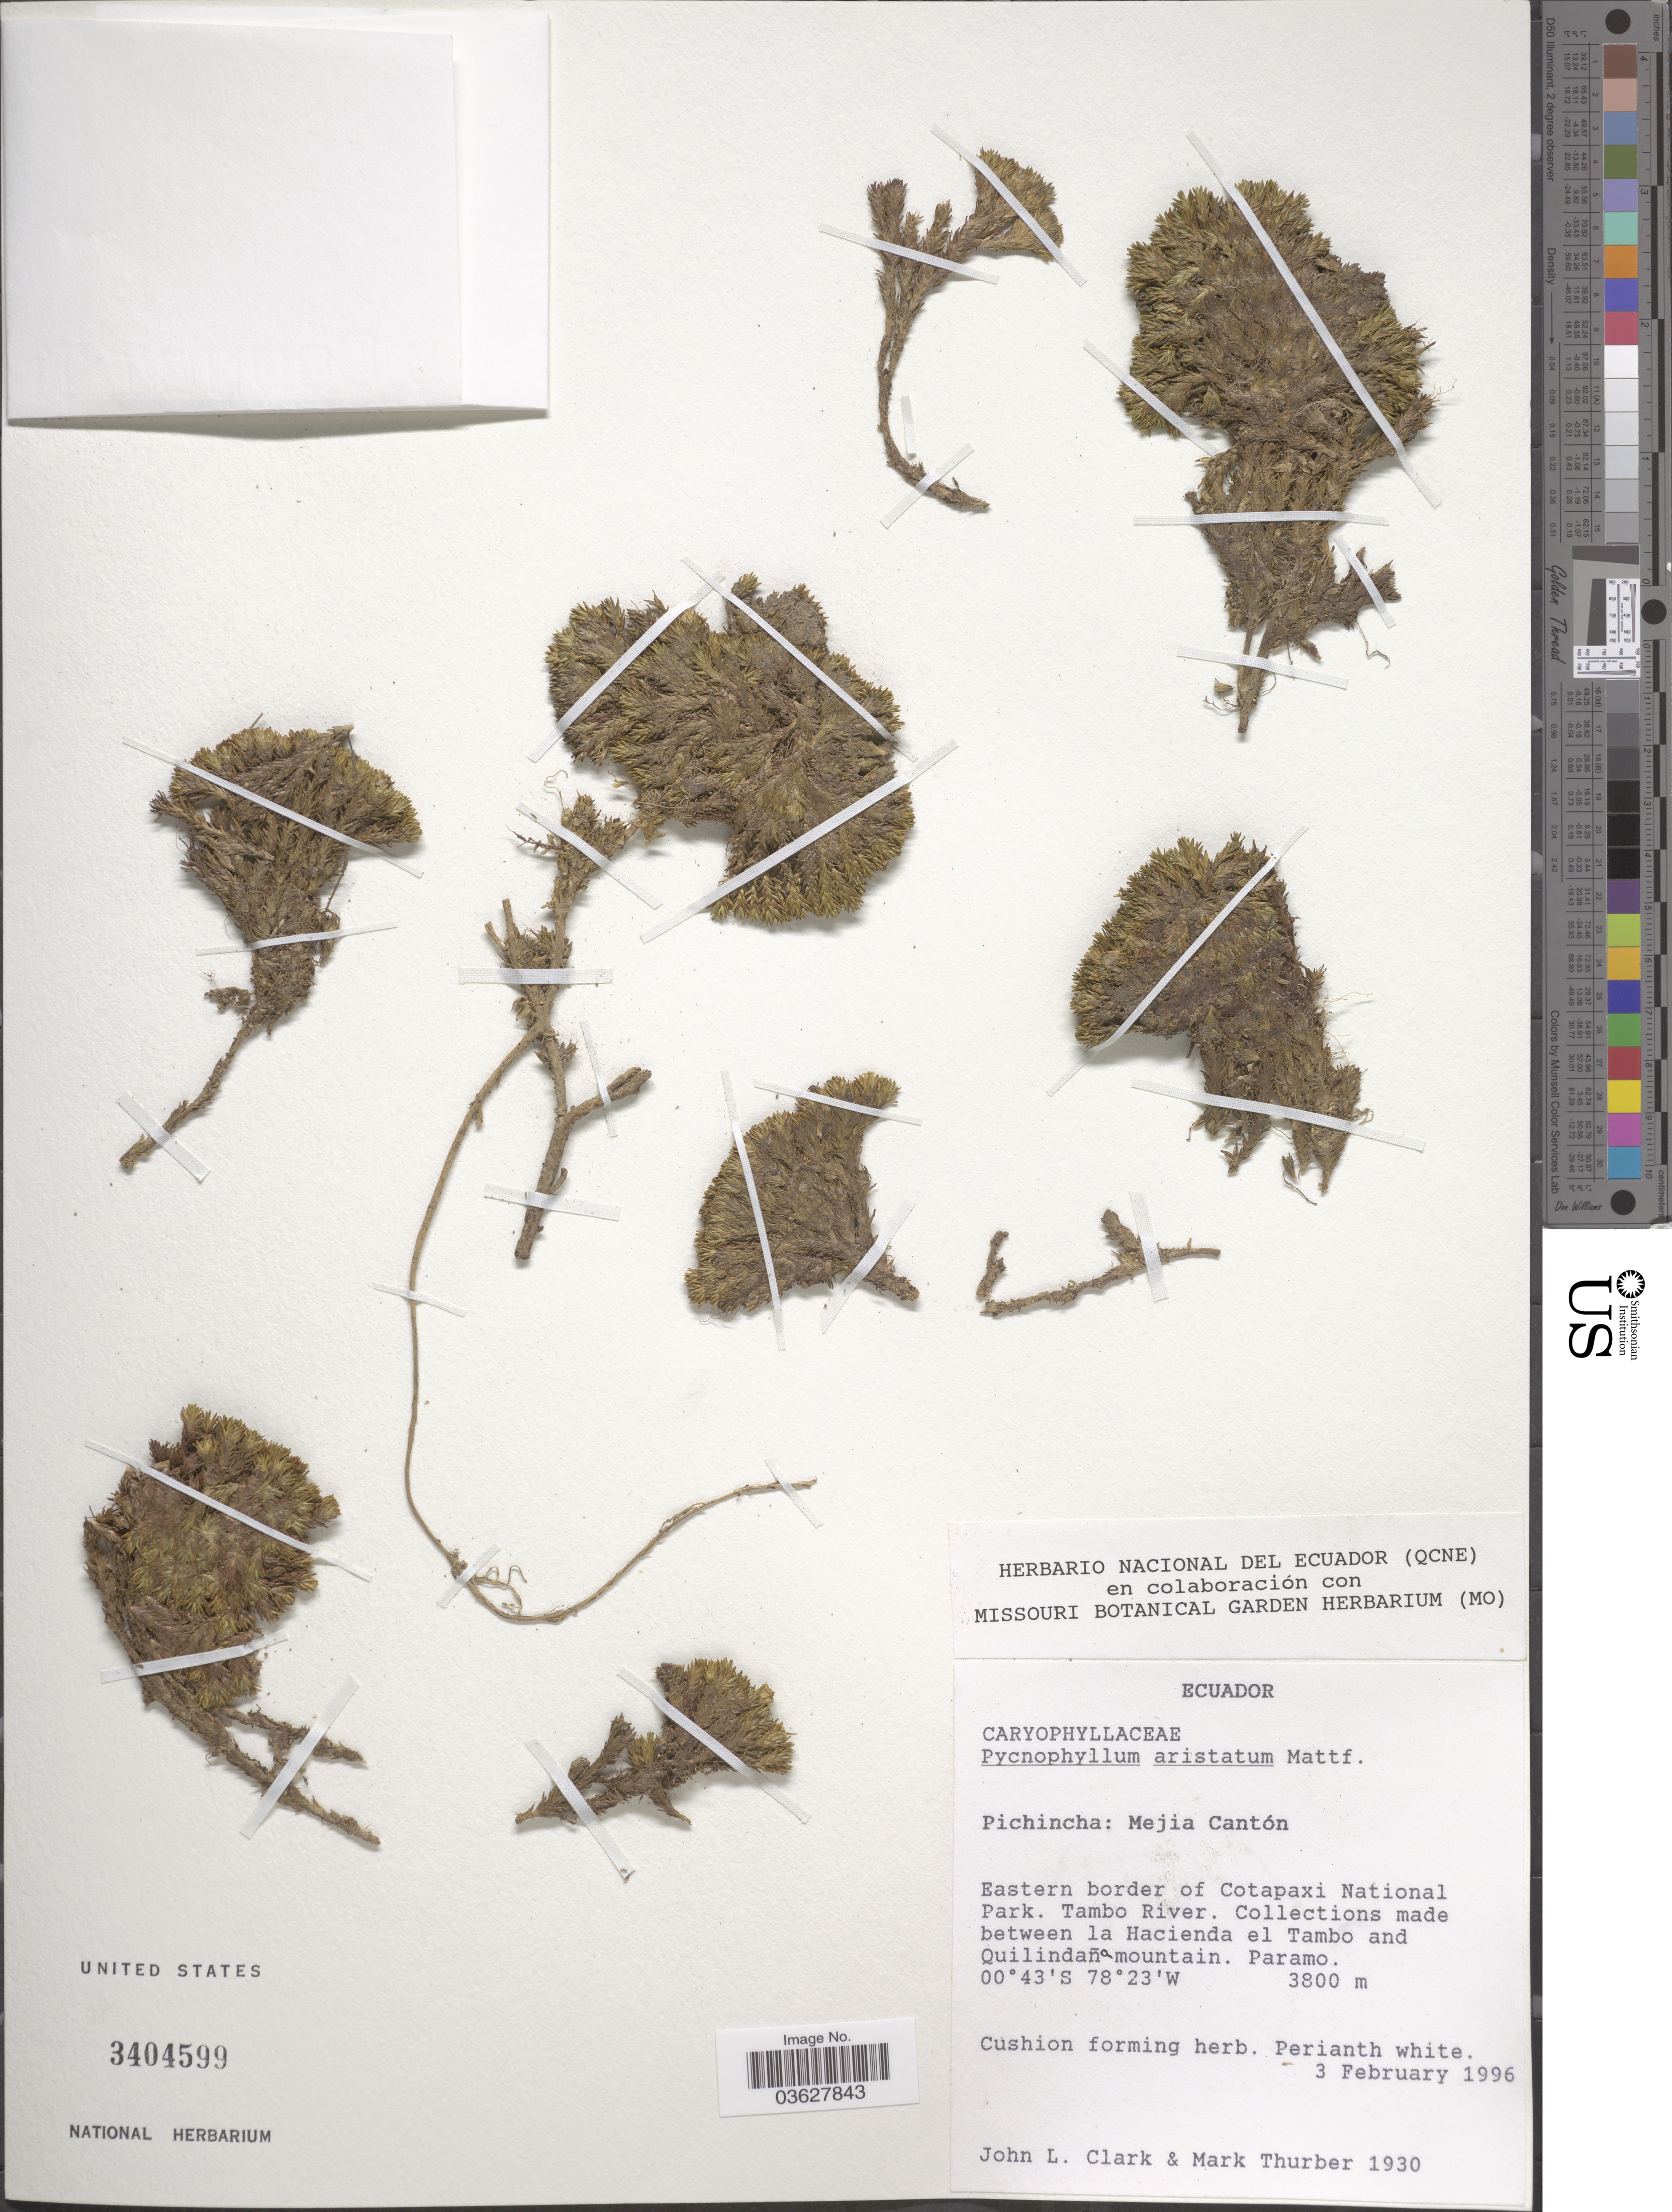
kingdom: Plantae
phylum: Tracheophyta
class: Magnoliopsida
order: Caryophyllales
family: Caryophyllaceae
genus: Pycnophyllum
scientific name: Pycnophyllum aristatum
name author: Mattf.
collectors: J. L. Clark & M. Thurber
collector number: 1930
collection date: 1996-02-03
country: Ecuador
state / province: Pichincha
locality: Mejia Cantón. Eastern border of Cotapaxi National Park. Tambo River. Between la Hacienda el Tambo and Quilindañ mountain.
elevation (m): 3800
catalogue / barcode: US 3404599